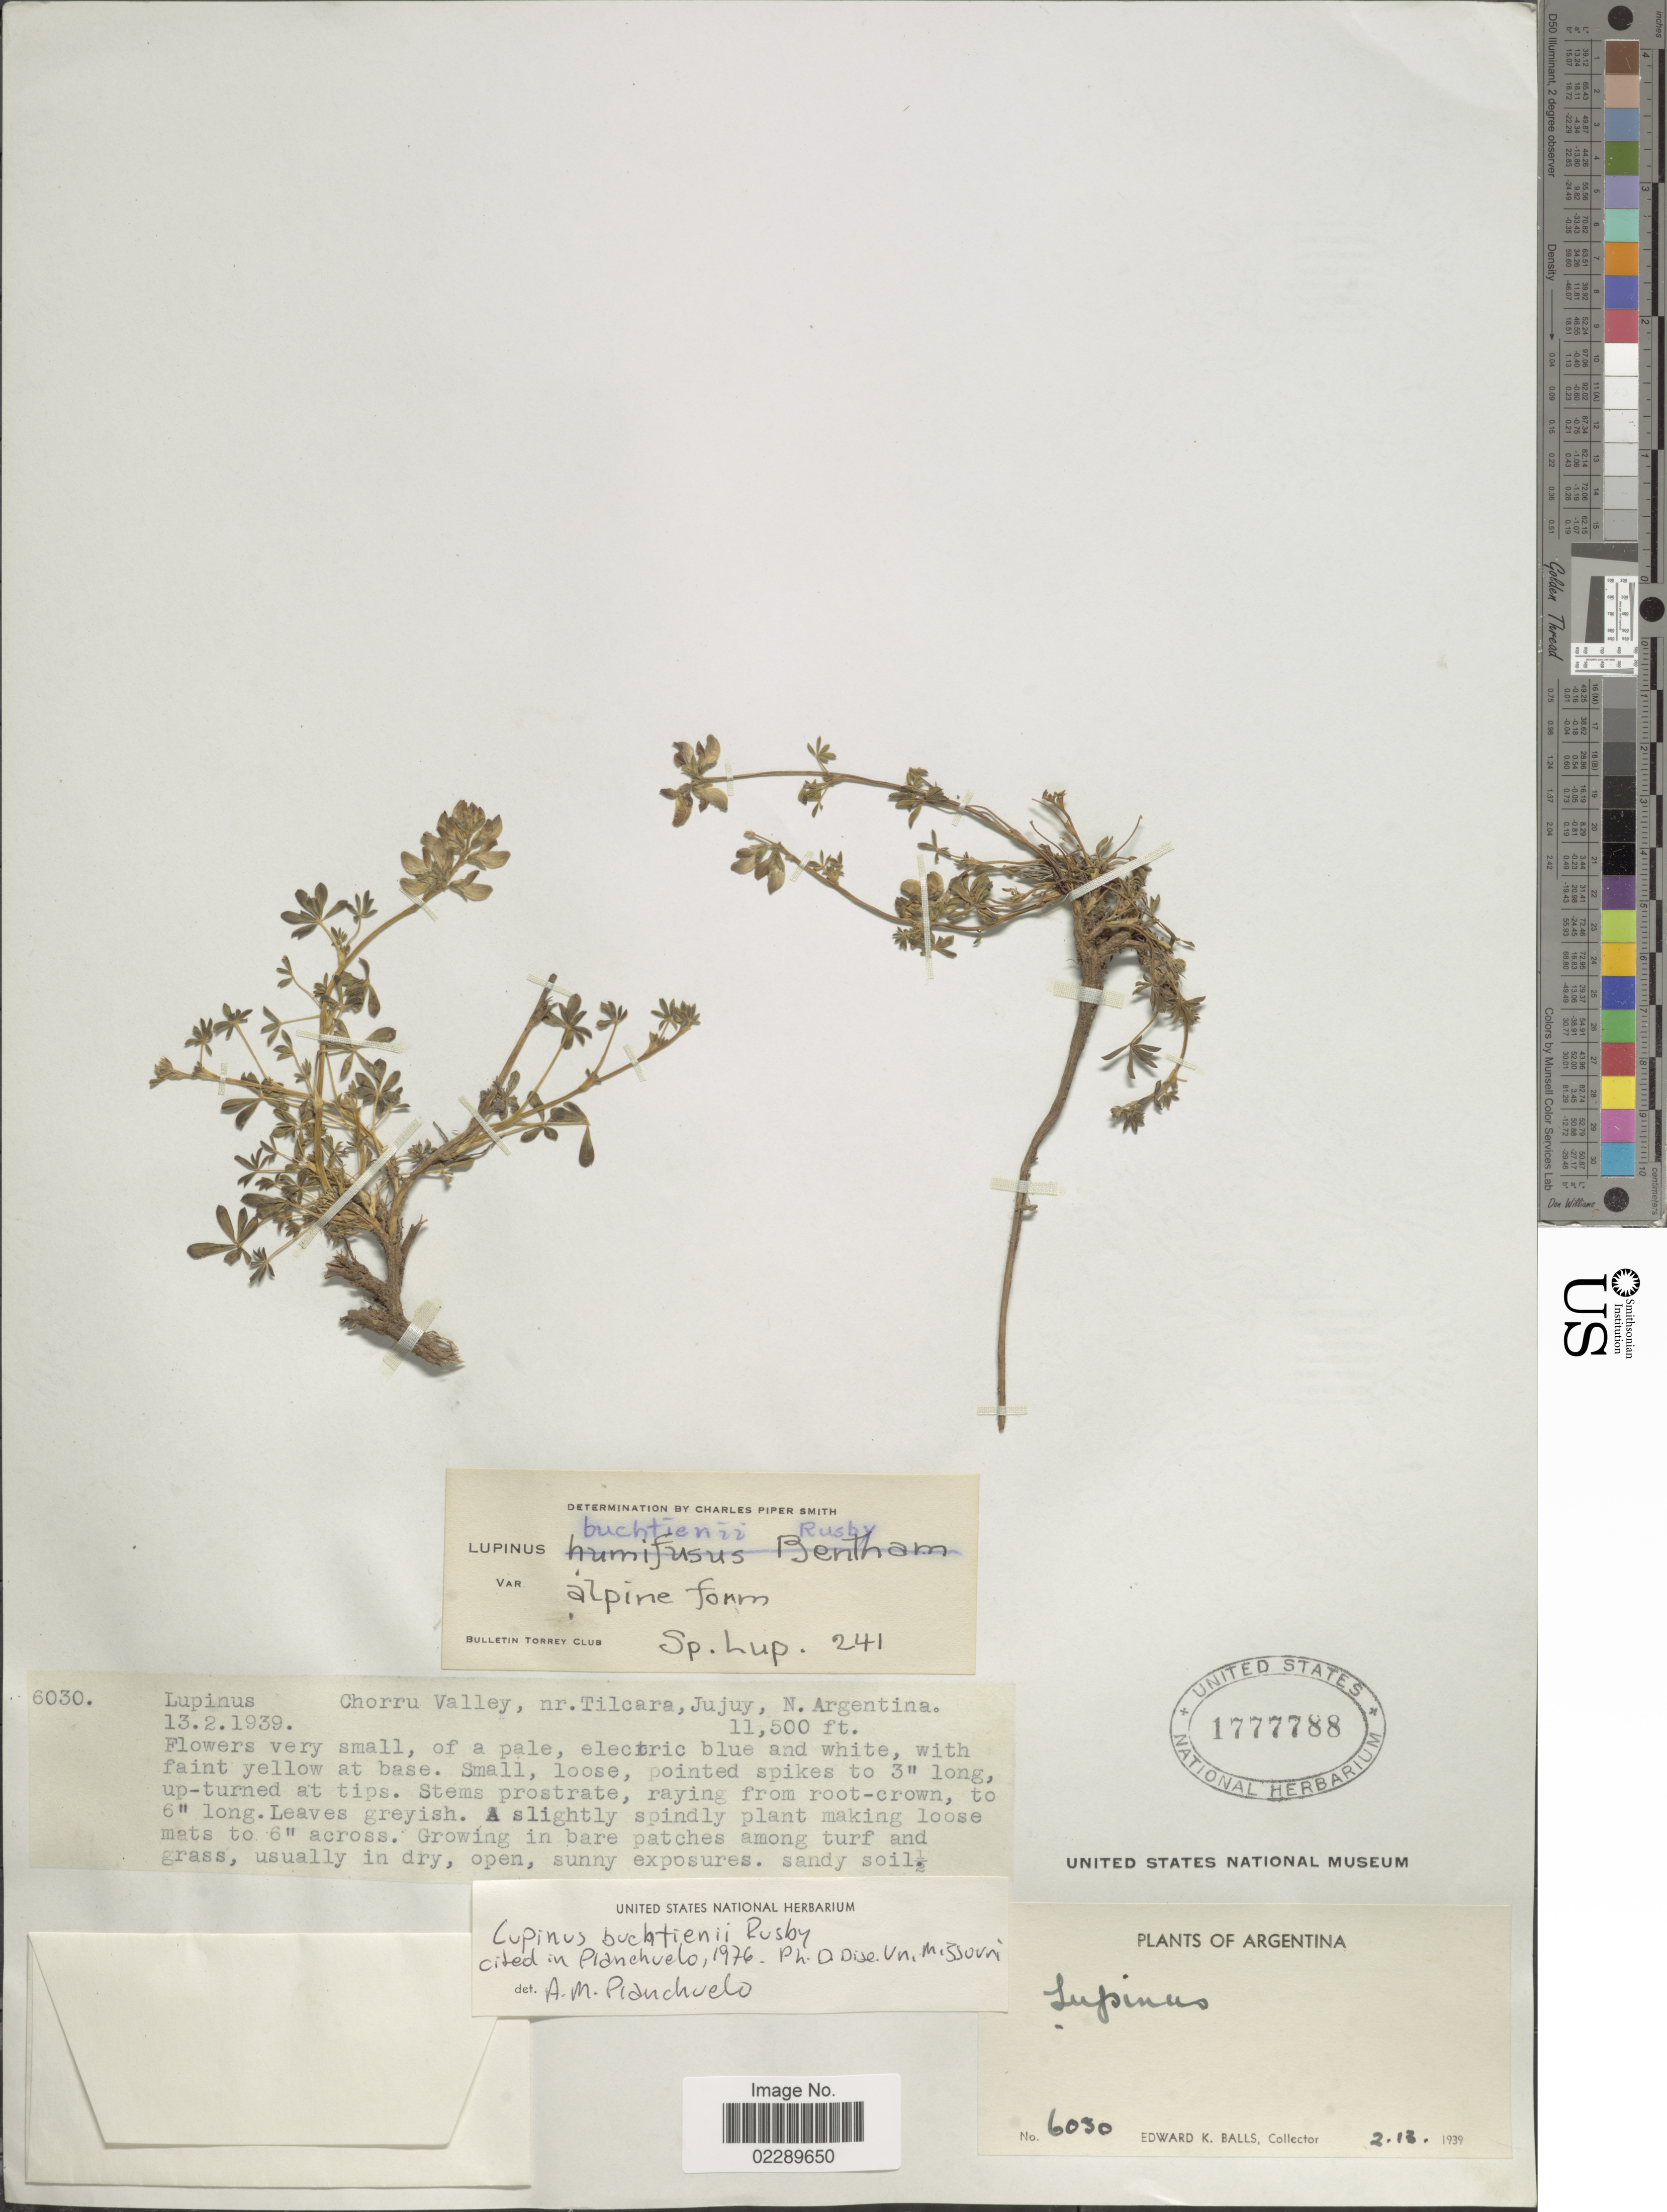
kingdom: Plantae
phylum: Tracheophyta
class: Magnoliopsida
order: Fabales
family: Fabaceae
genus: Lupinus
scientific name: Lupinus buchtienii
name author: Rusby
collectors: E. K. Balls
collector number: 6030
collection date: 1939-02-13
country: Argentina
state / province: Jujuy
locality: Chorru Valley, nr. Tilcara, Jujuy, N. Argentina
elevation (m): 3505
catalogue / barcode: US 1777788